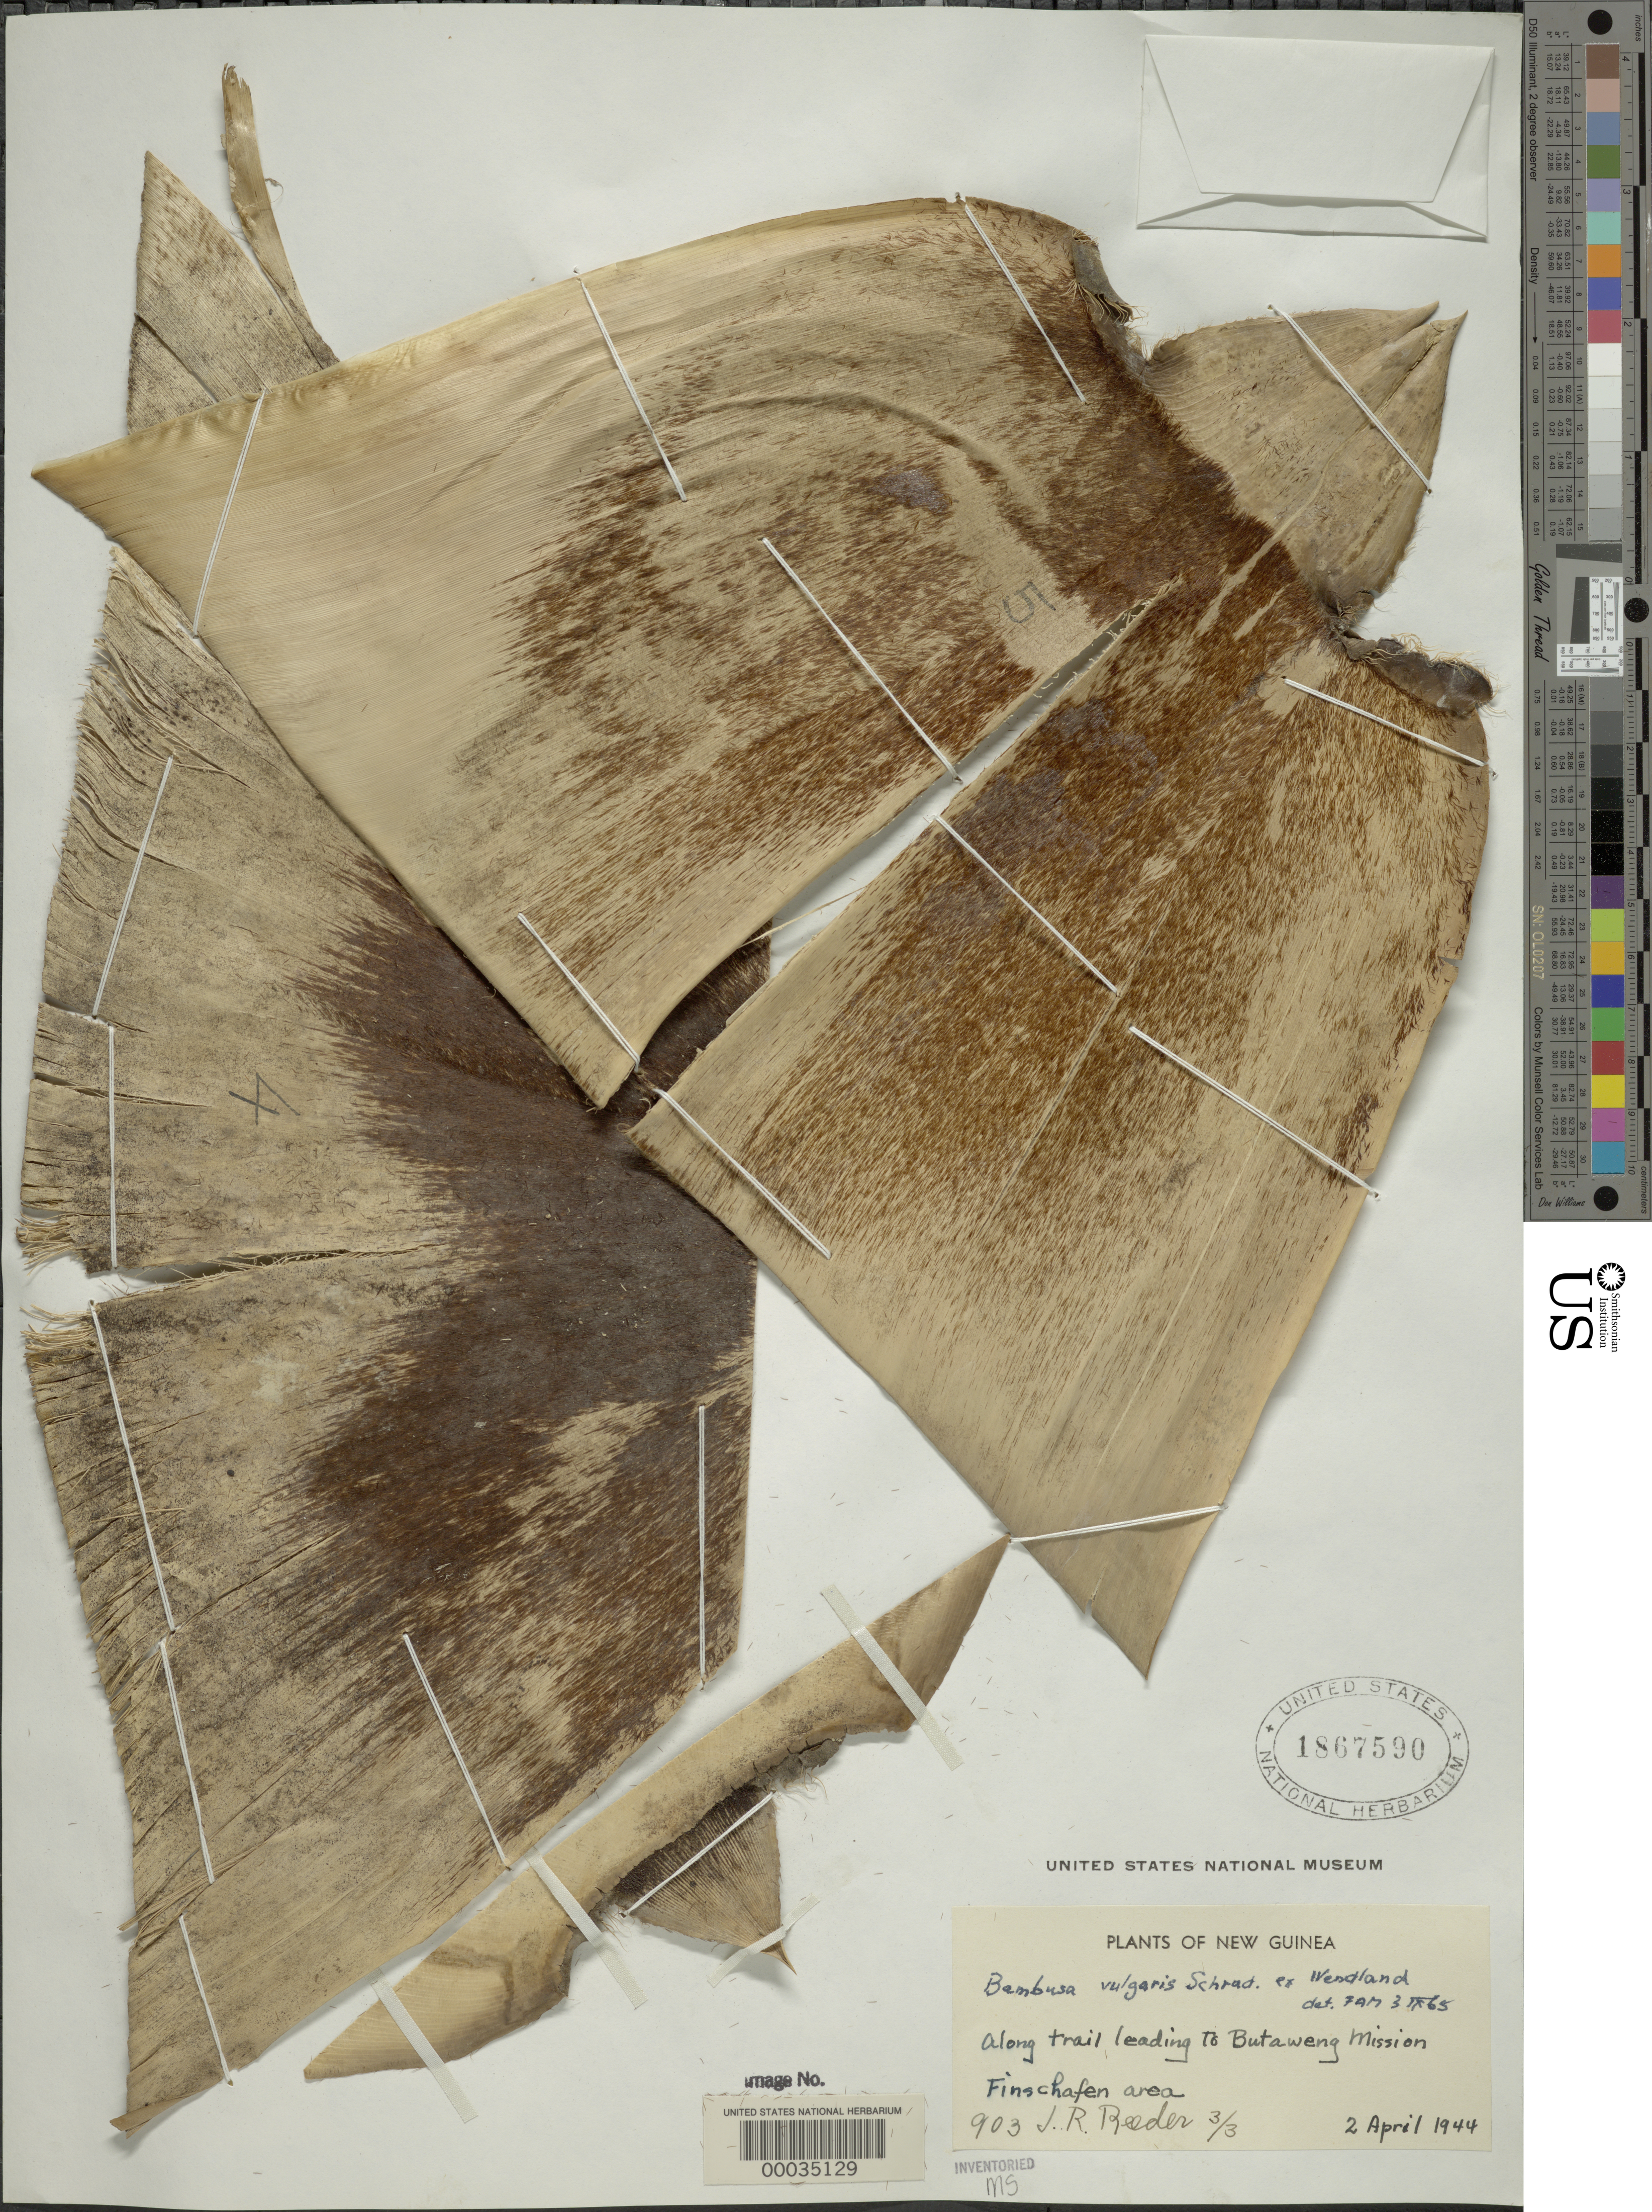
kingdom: Plantae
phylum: Tracheophyta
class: Liliopsida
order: Poales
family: Poaceae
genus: Bambusa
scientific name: Bambusa vulgaris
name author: Schrad. ex J.C. Wendl.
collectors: J. R. Reeder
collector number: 903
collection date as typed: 02 Apr 1944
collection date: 1944-04-02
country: Papua New Guinea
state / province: Morobe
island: New Guinea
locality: Butaweng Mission, Finschafen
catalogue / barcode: US 1867590